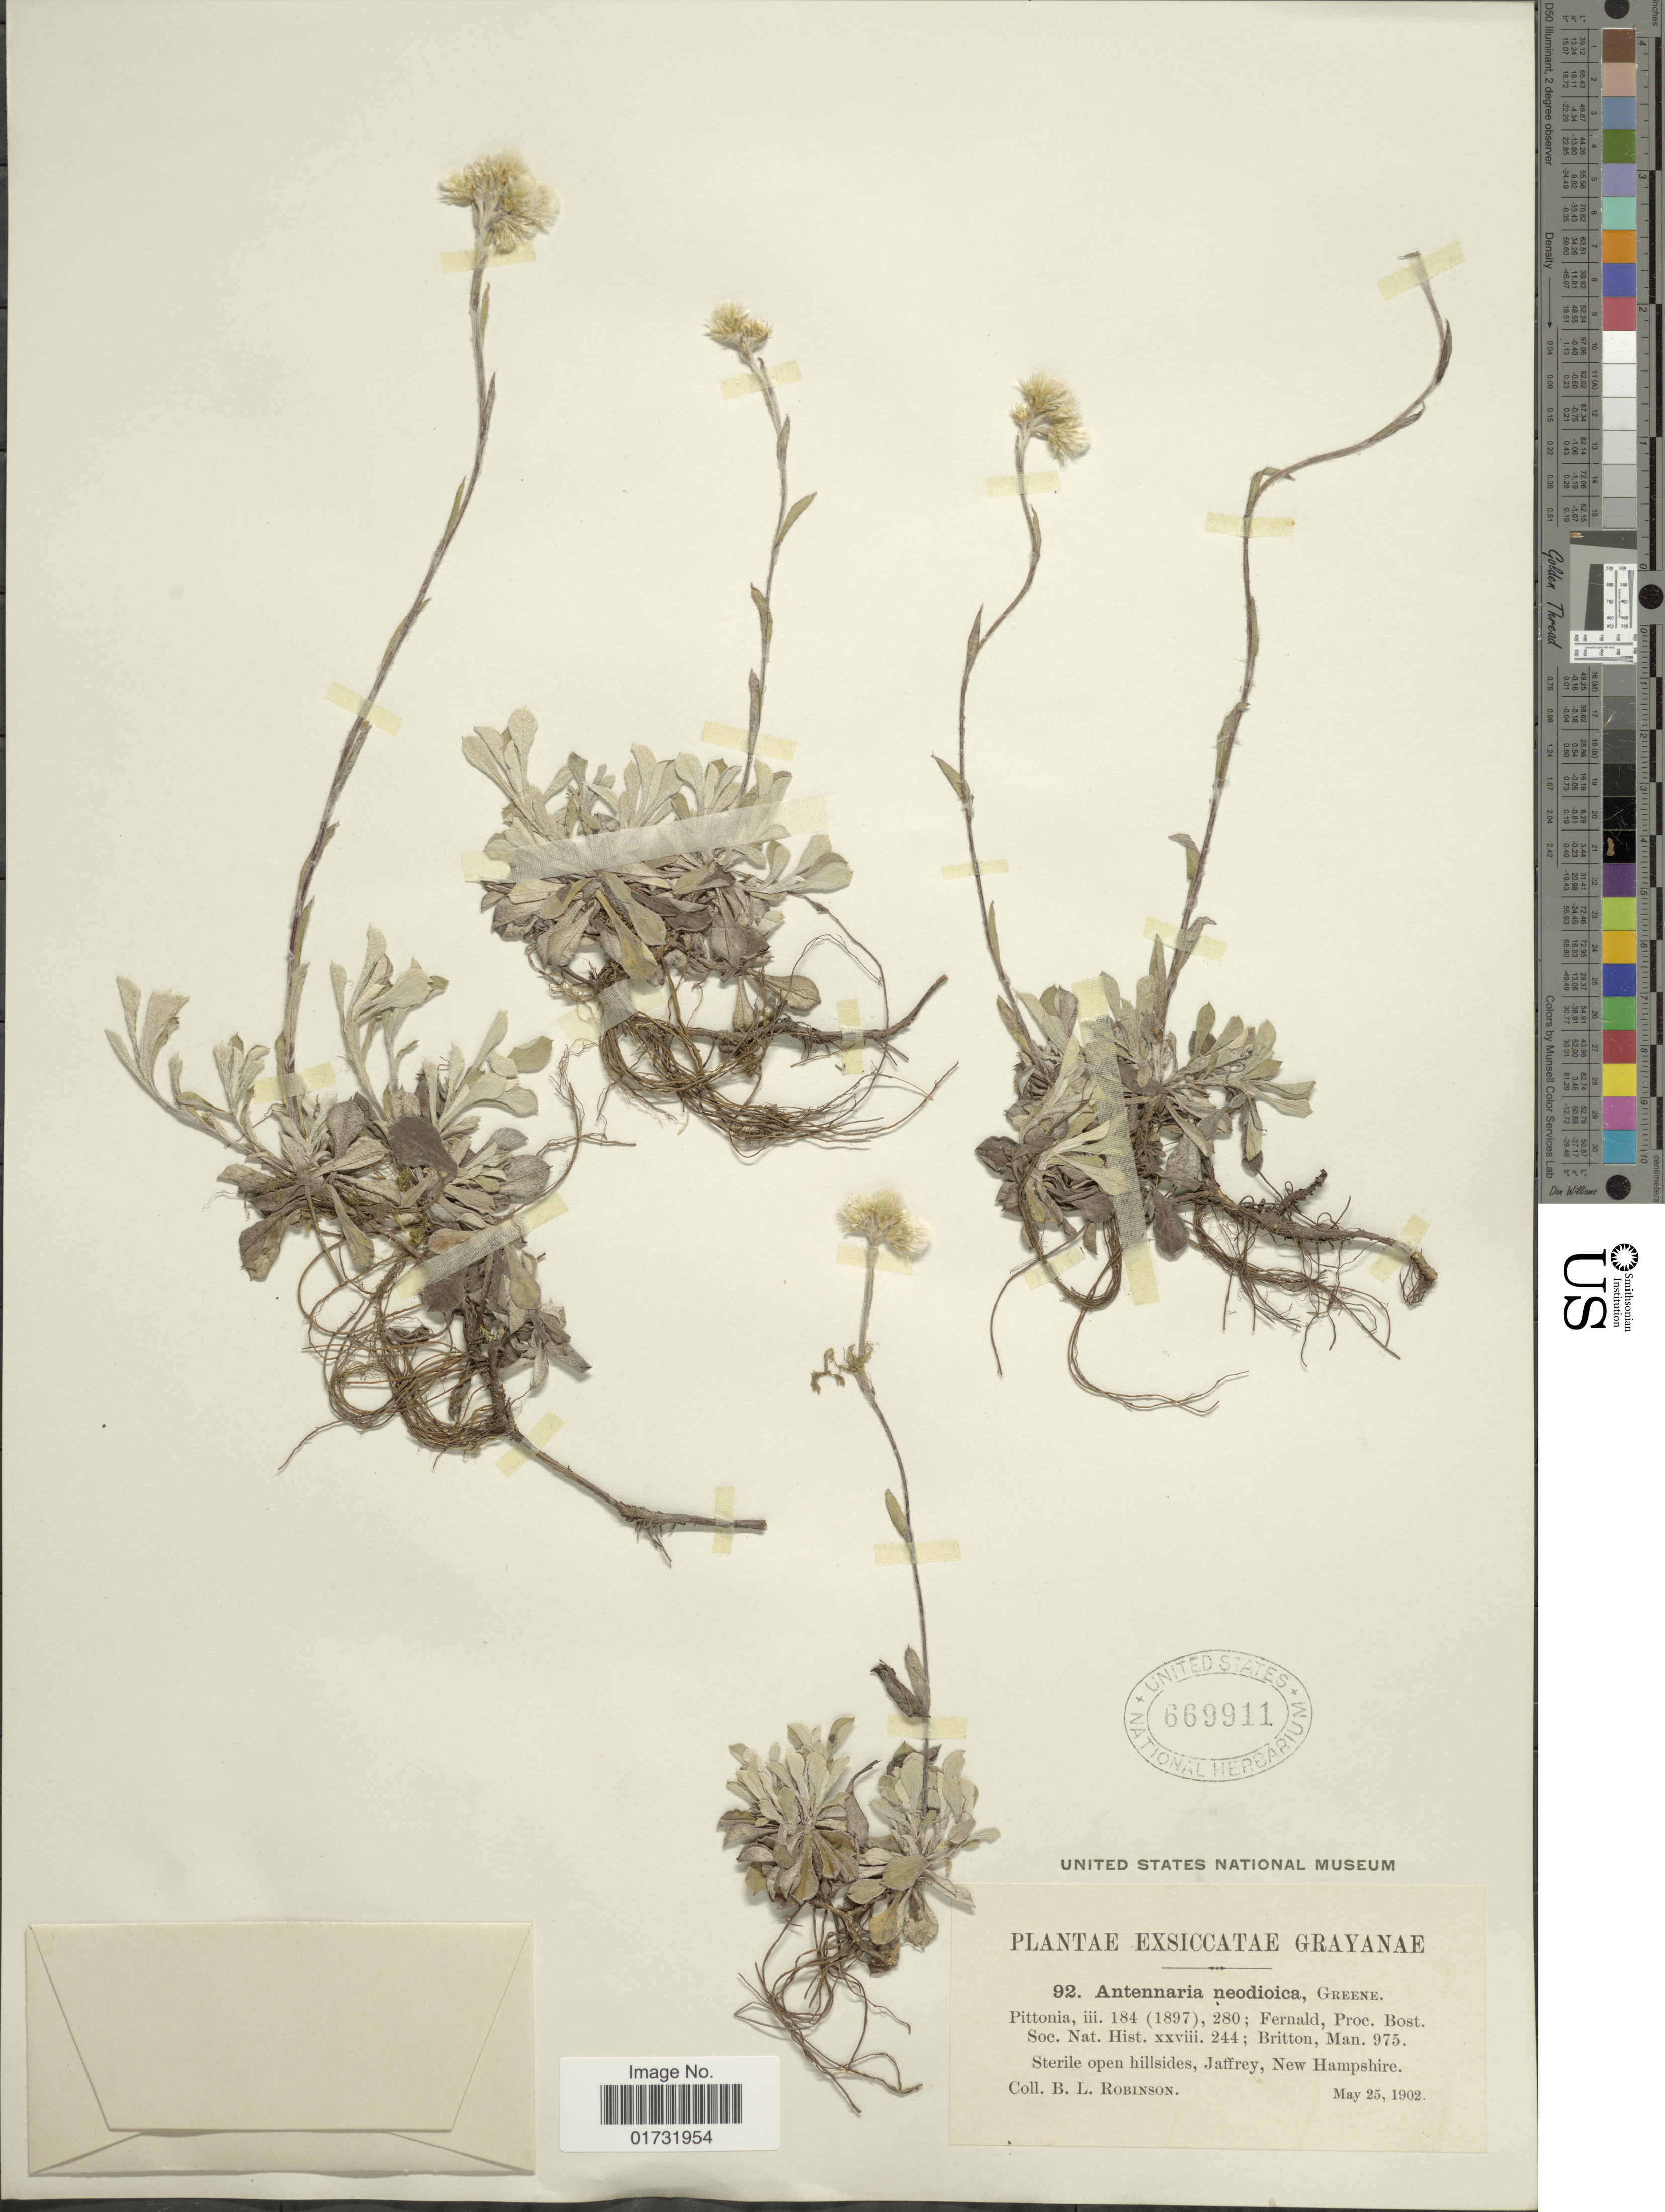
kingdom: Plantae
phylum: Tracheophyta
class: Magnoliopsida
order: Asterales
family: Asteraceae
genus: Antennaria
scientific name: Antennaria neodioica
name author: Greene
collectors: B. L. Robinson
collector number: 92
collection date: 1902-05-25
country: United States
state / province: New Hampshire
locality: Jaffrey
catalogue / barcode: US 669911